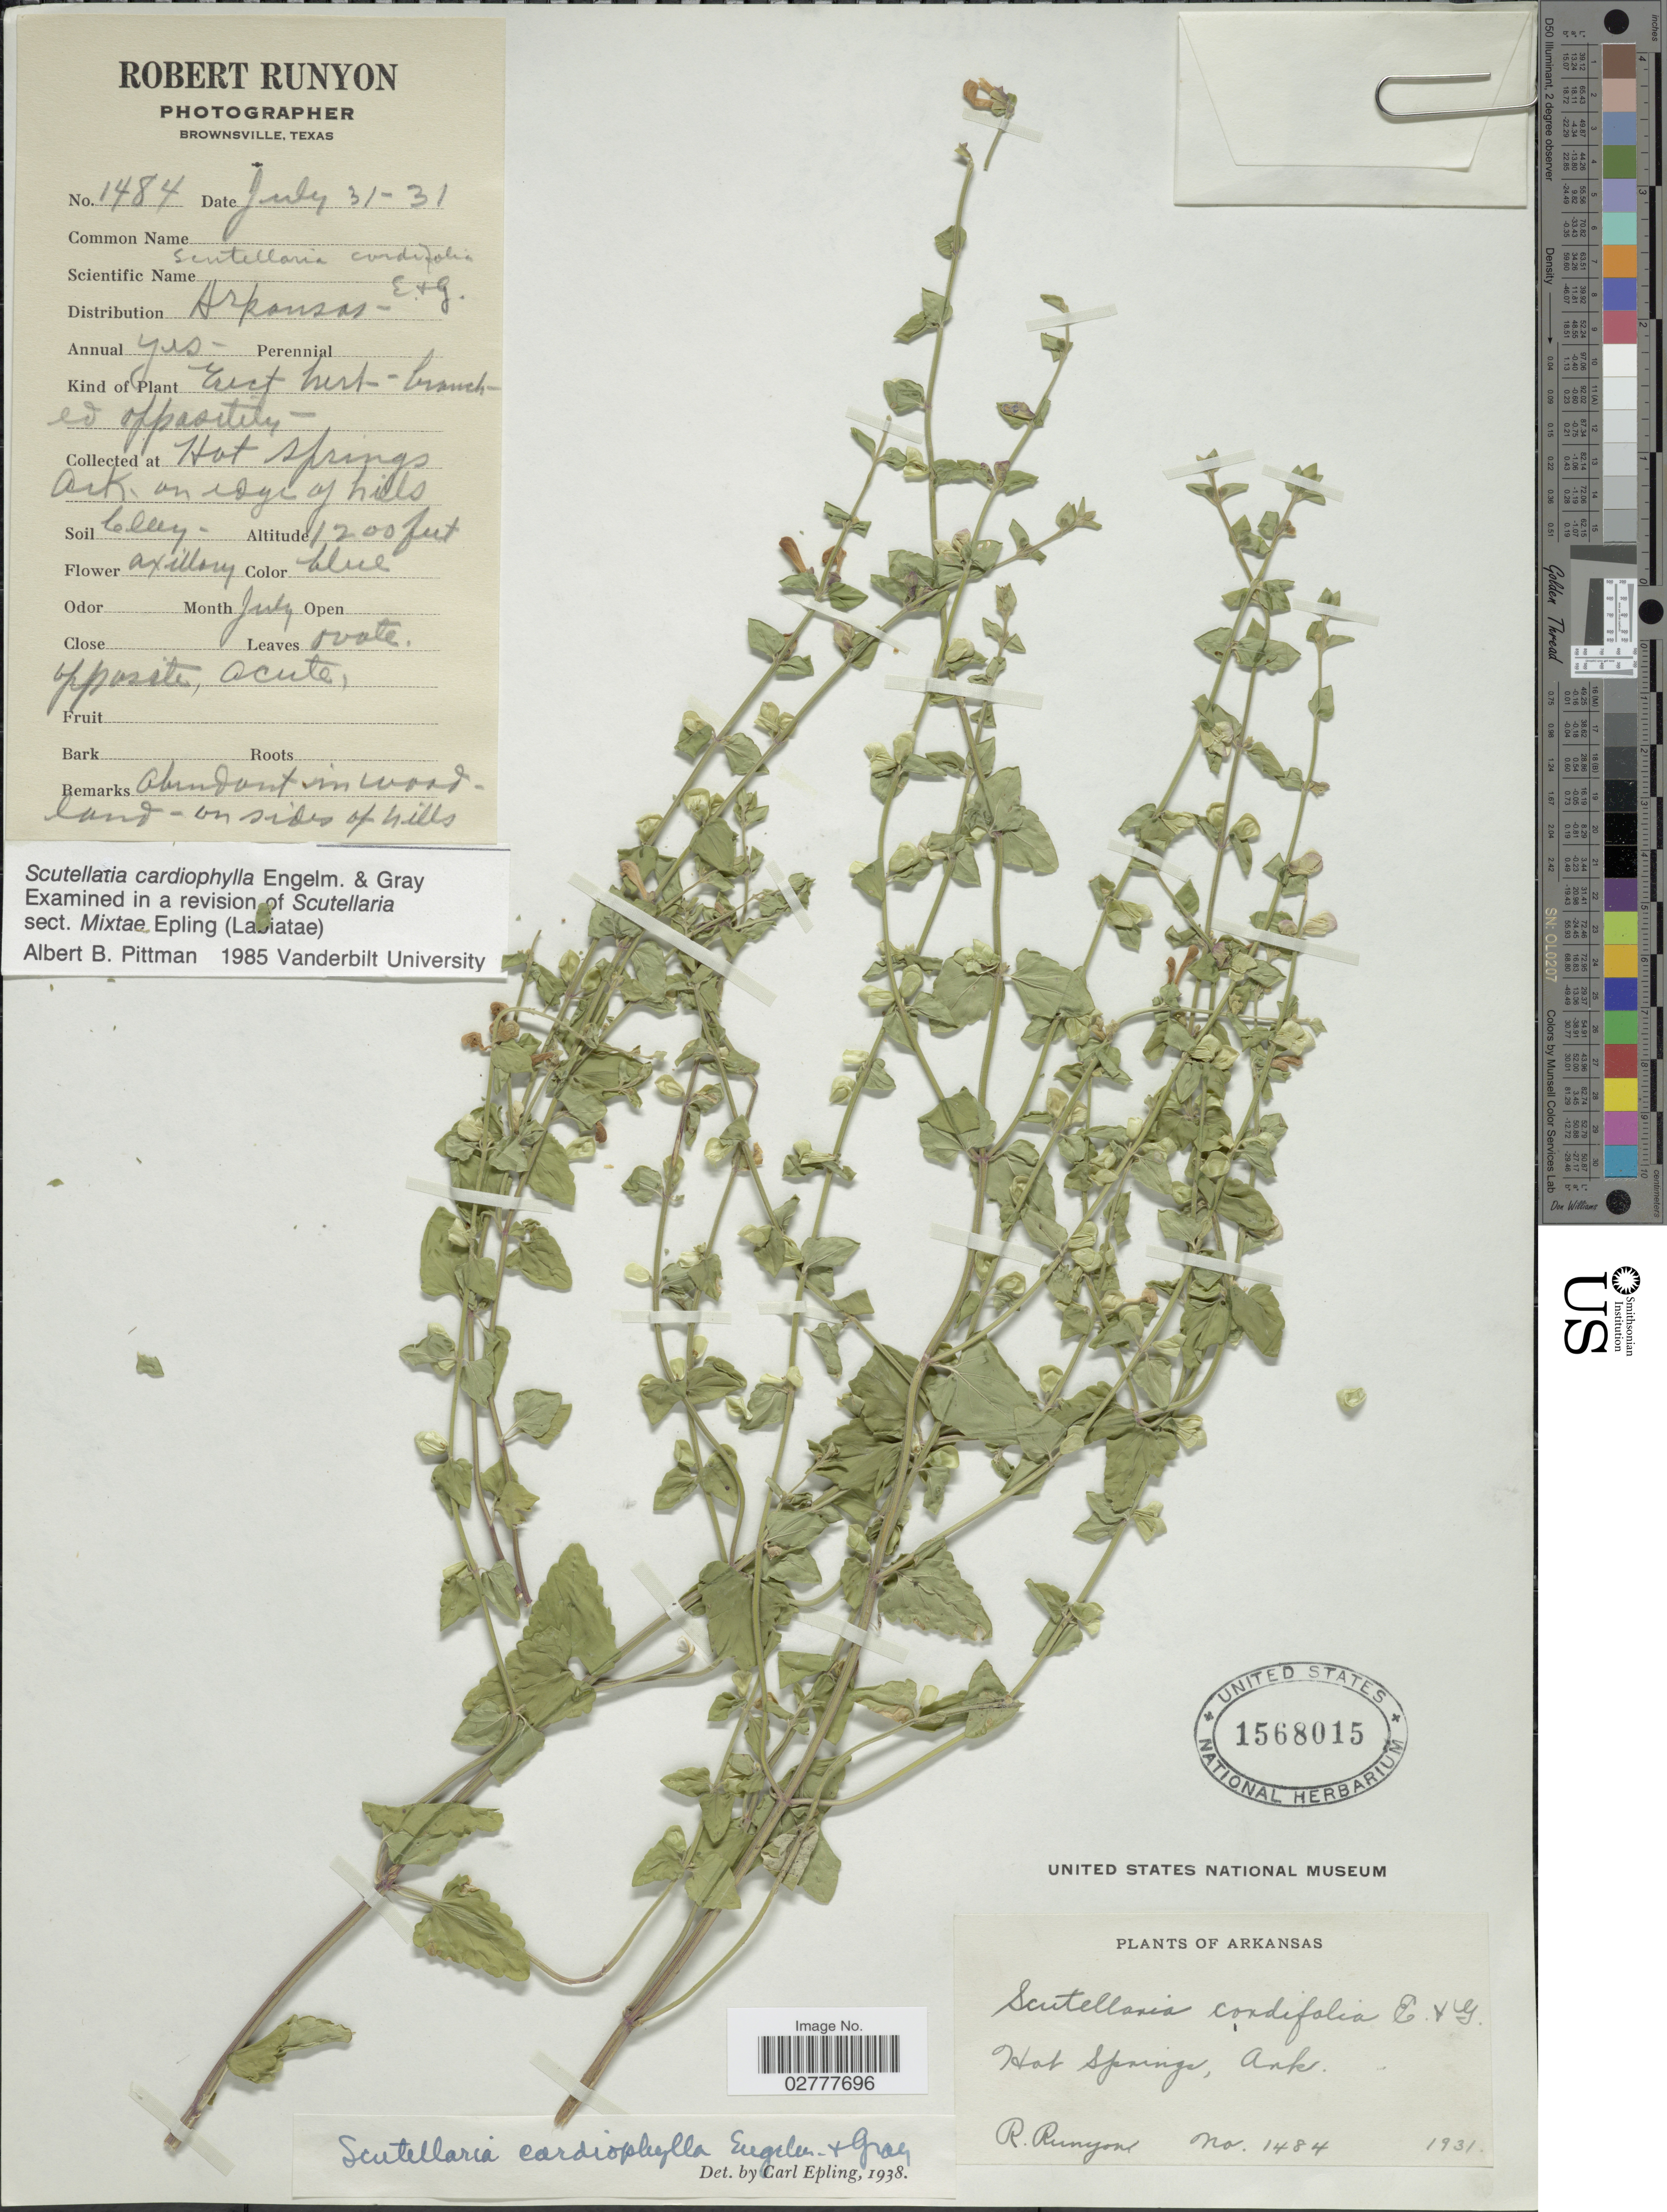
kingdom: Plantae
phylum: Tracheophyta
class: Magnoliopsida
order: Lamiales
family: Lamiaceae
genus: Scutellaria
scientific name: Scutellaria cardiophylla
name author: Engelm. & A. Gray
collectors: R. Runyon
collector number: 1484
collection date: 1931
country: United States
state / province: Arkansas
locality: Hot Springs, on edge of hills.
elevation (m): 366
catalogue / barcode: US 1568015